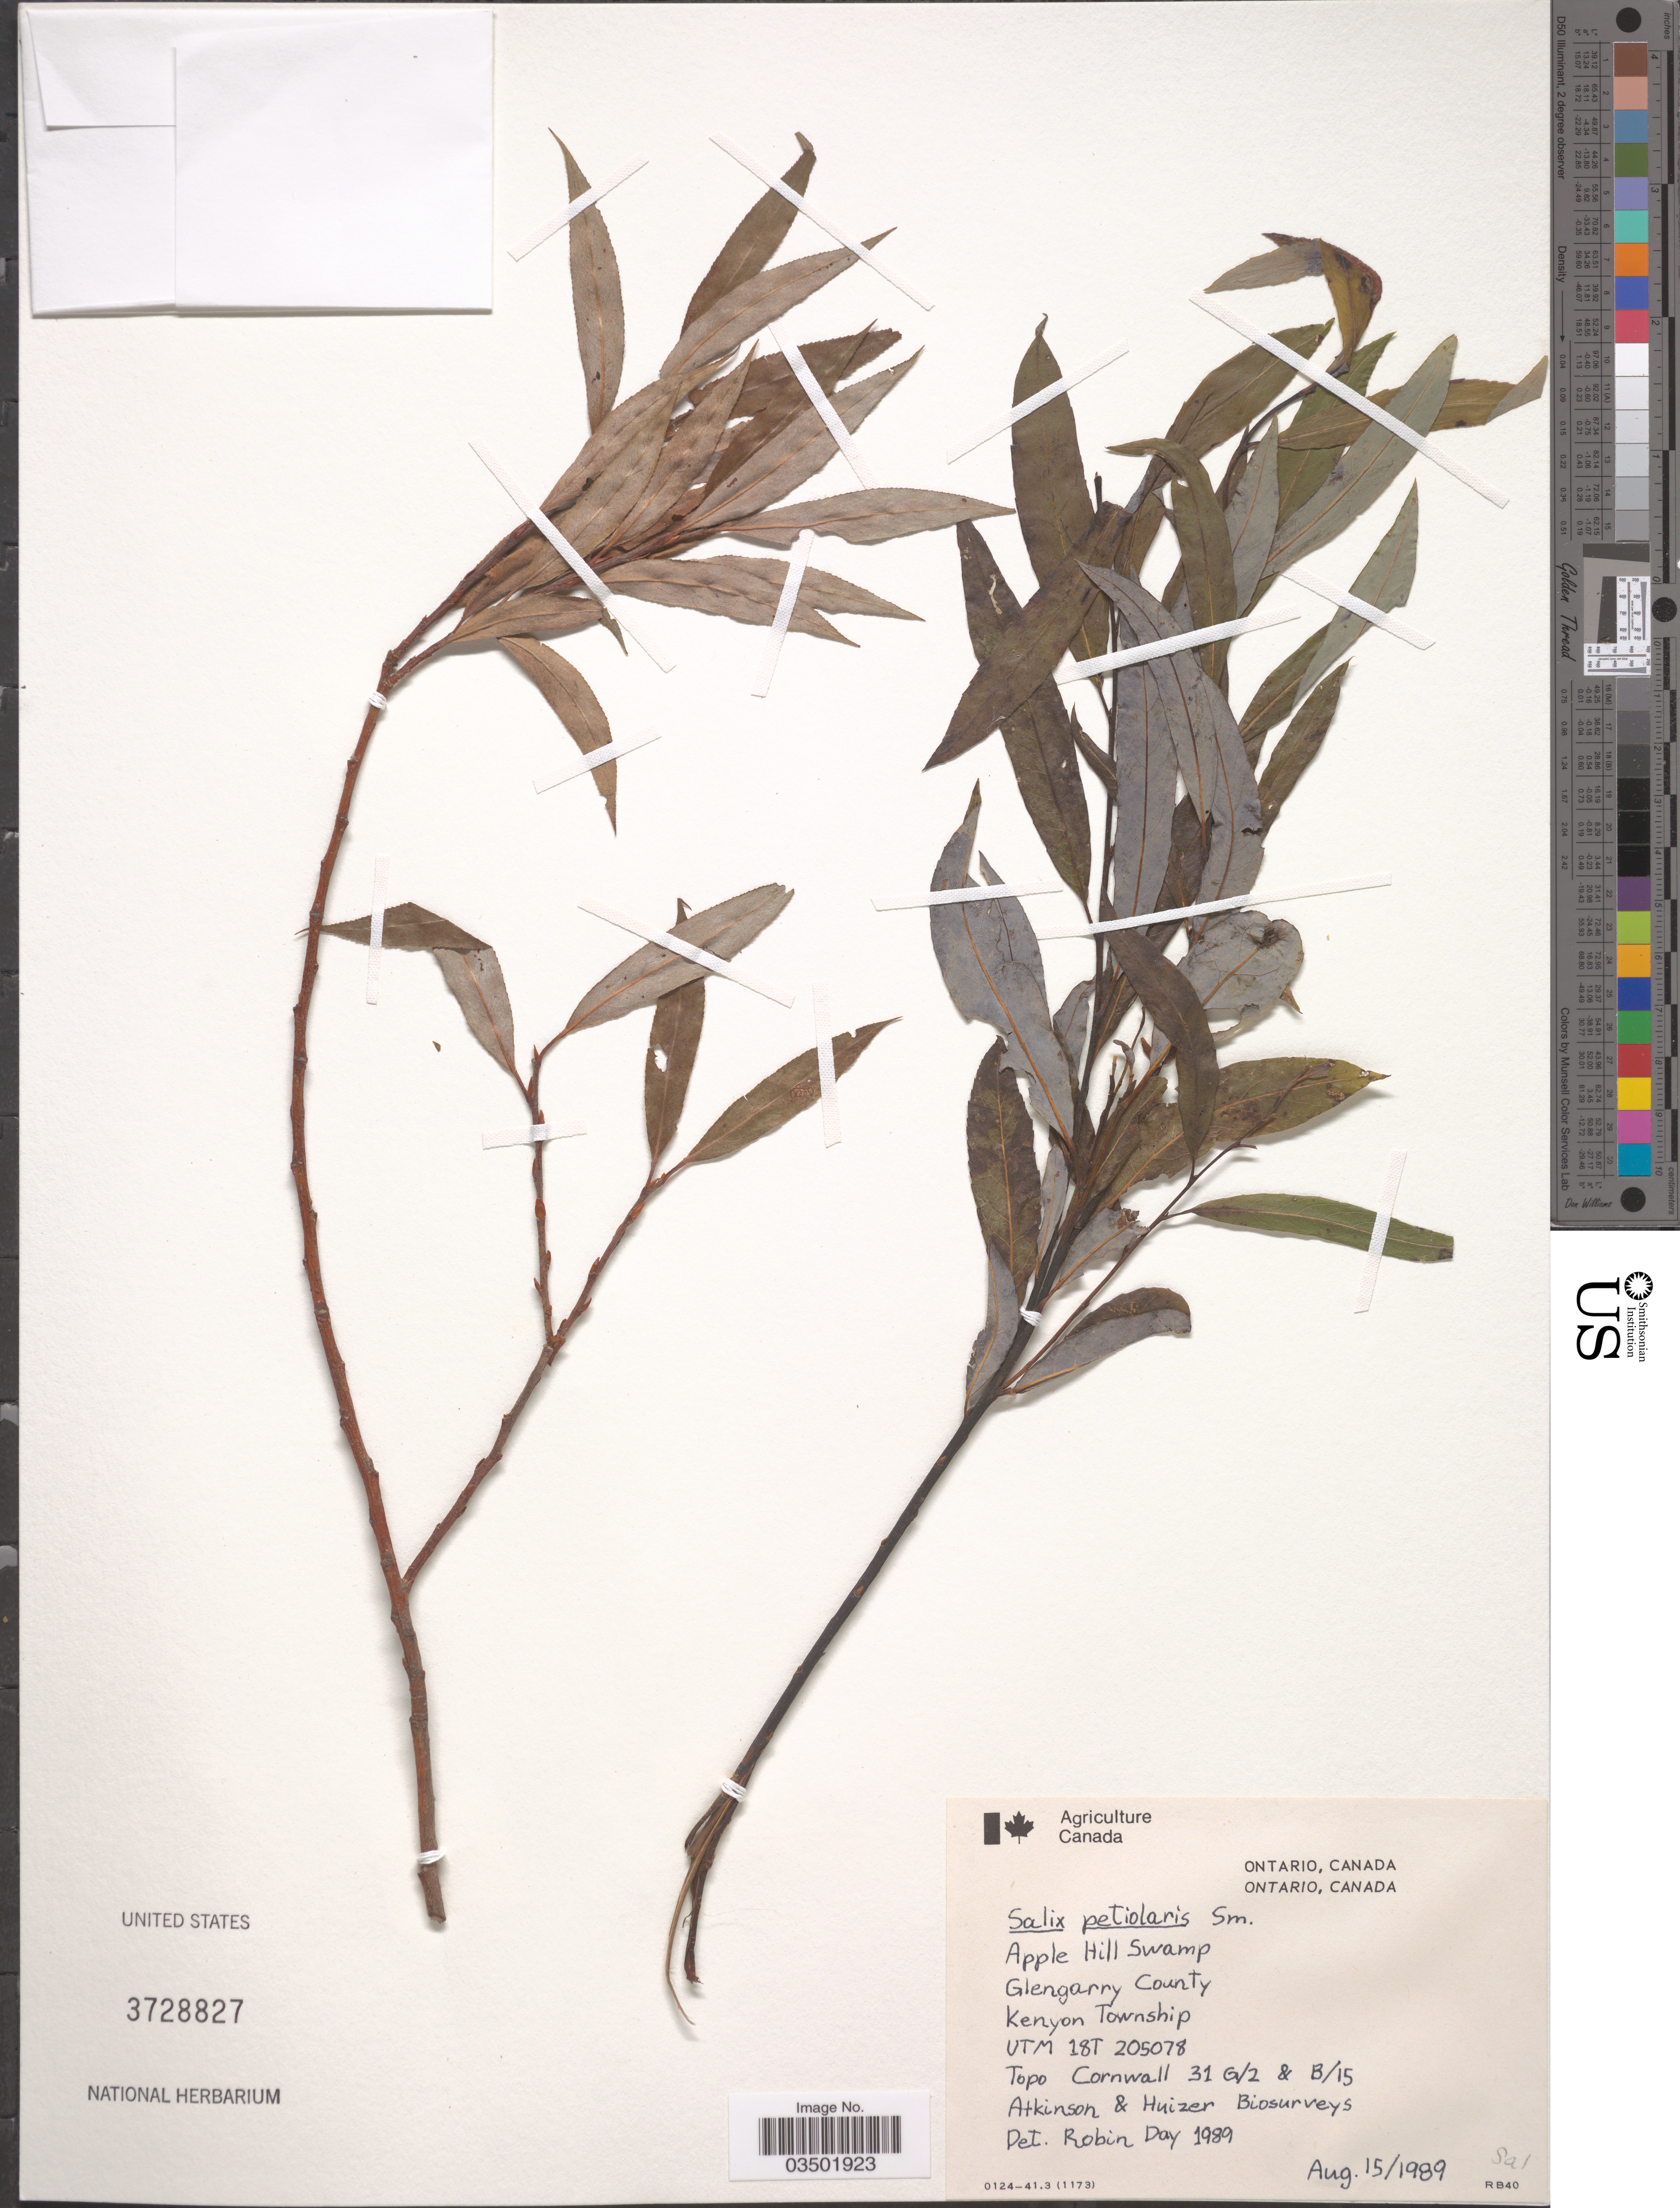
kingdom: Plantae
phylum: Tracheophyta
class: Magnoliopsida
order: Malpighiales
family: Salicaceae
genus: Salix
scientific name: Salix petiolaris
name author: Sm.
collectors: Atkinson & Huizer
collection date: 1989-08-15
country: Canada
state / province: Ontario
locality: Apple Hill Swamp. Glengarry County. Kenyon Township UTM 18T 205078. Topo Cornwall 31 G/2 & B/15.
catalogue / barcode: US 3728827